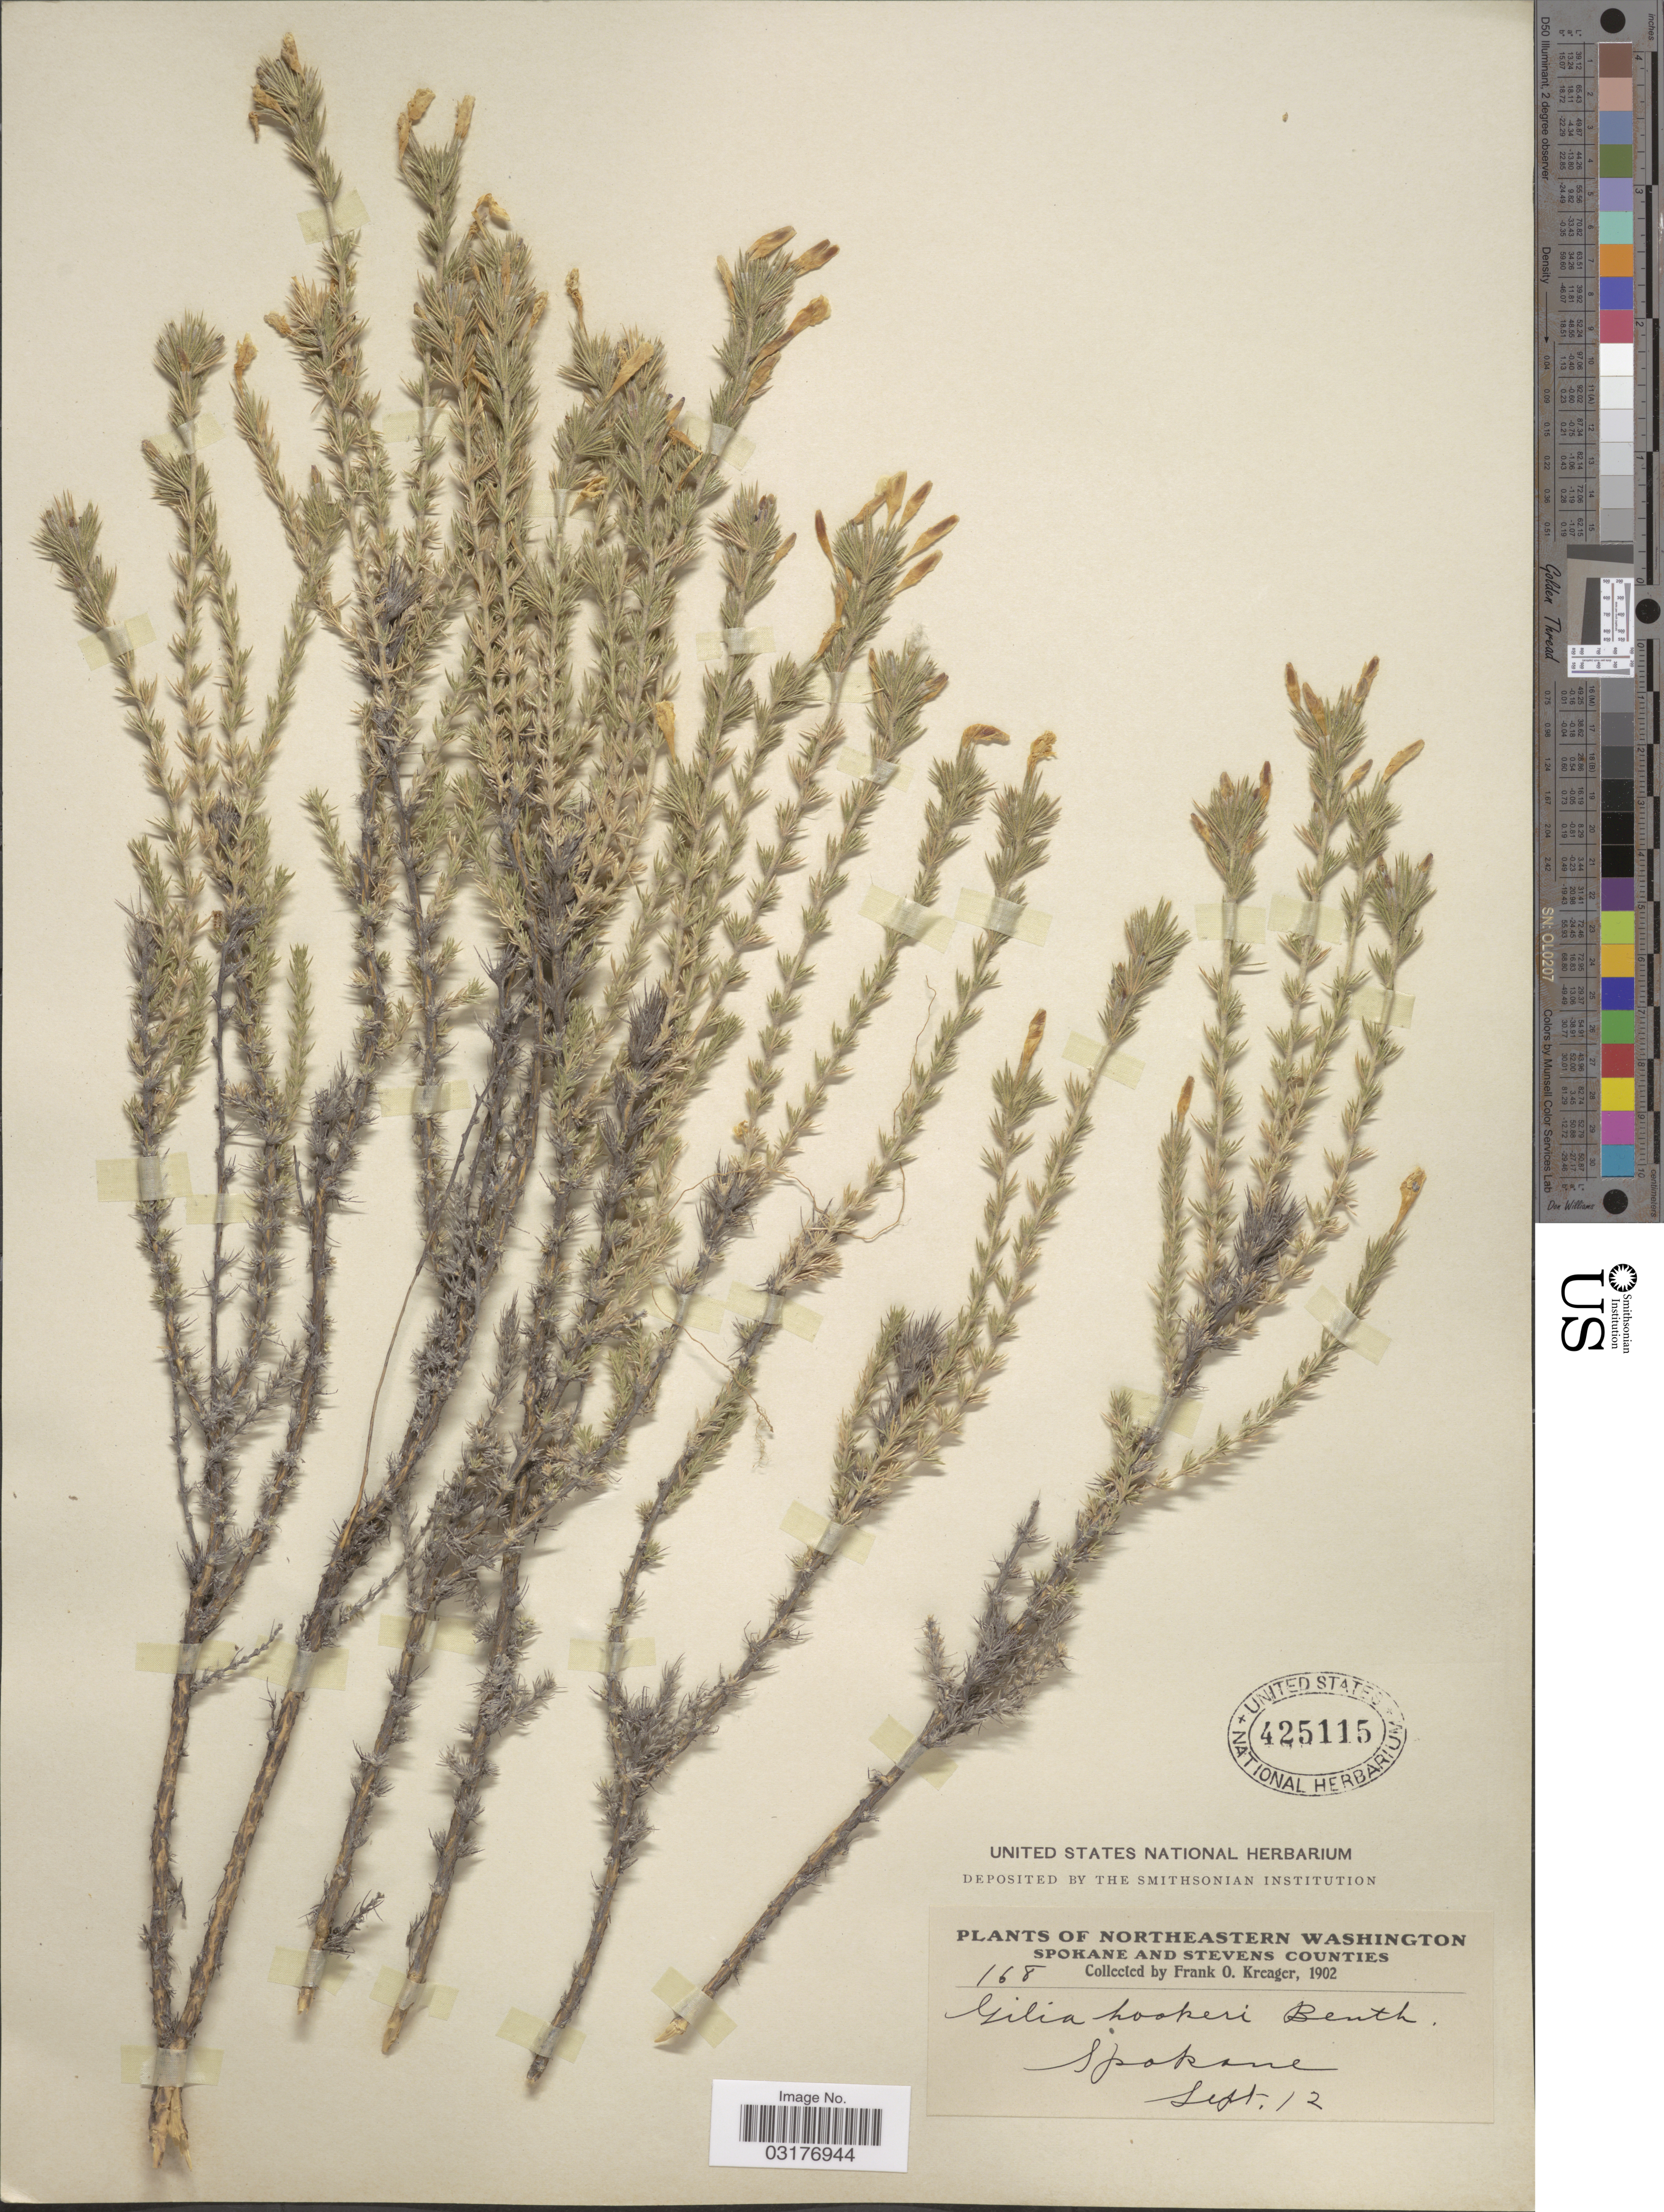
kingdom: Plantae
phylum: Tracheophyta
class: Magnoliopsida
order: Ericales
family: Polemoniaceae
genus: Linanthus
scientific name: Linanthus pungens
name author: (Torr.) J.M. Porter & L.A. Johnson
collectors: F. Kreager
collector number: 168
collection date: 1902-09-12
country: United States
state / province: Washington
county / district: Spokane / Stevens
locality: Northeastern Washington. Spokane and Stevens Counties. Spokane.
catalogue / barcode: US 425115